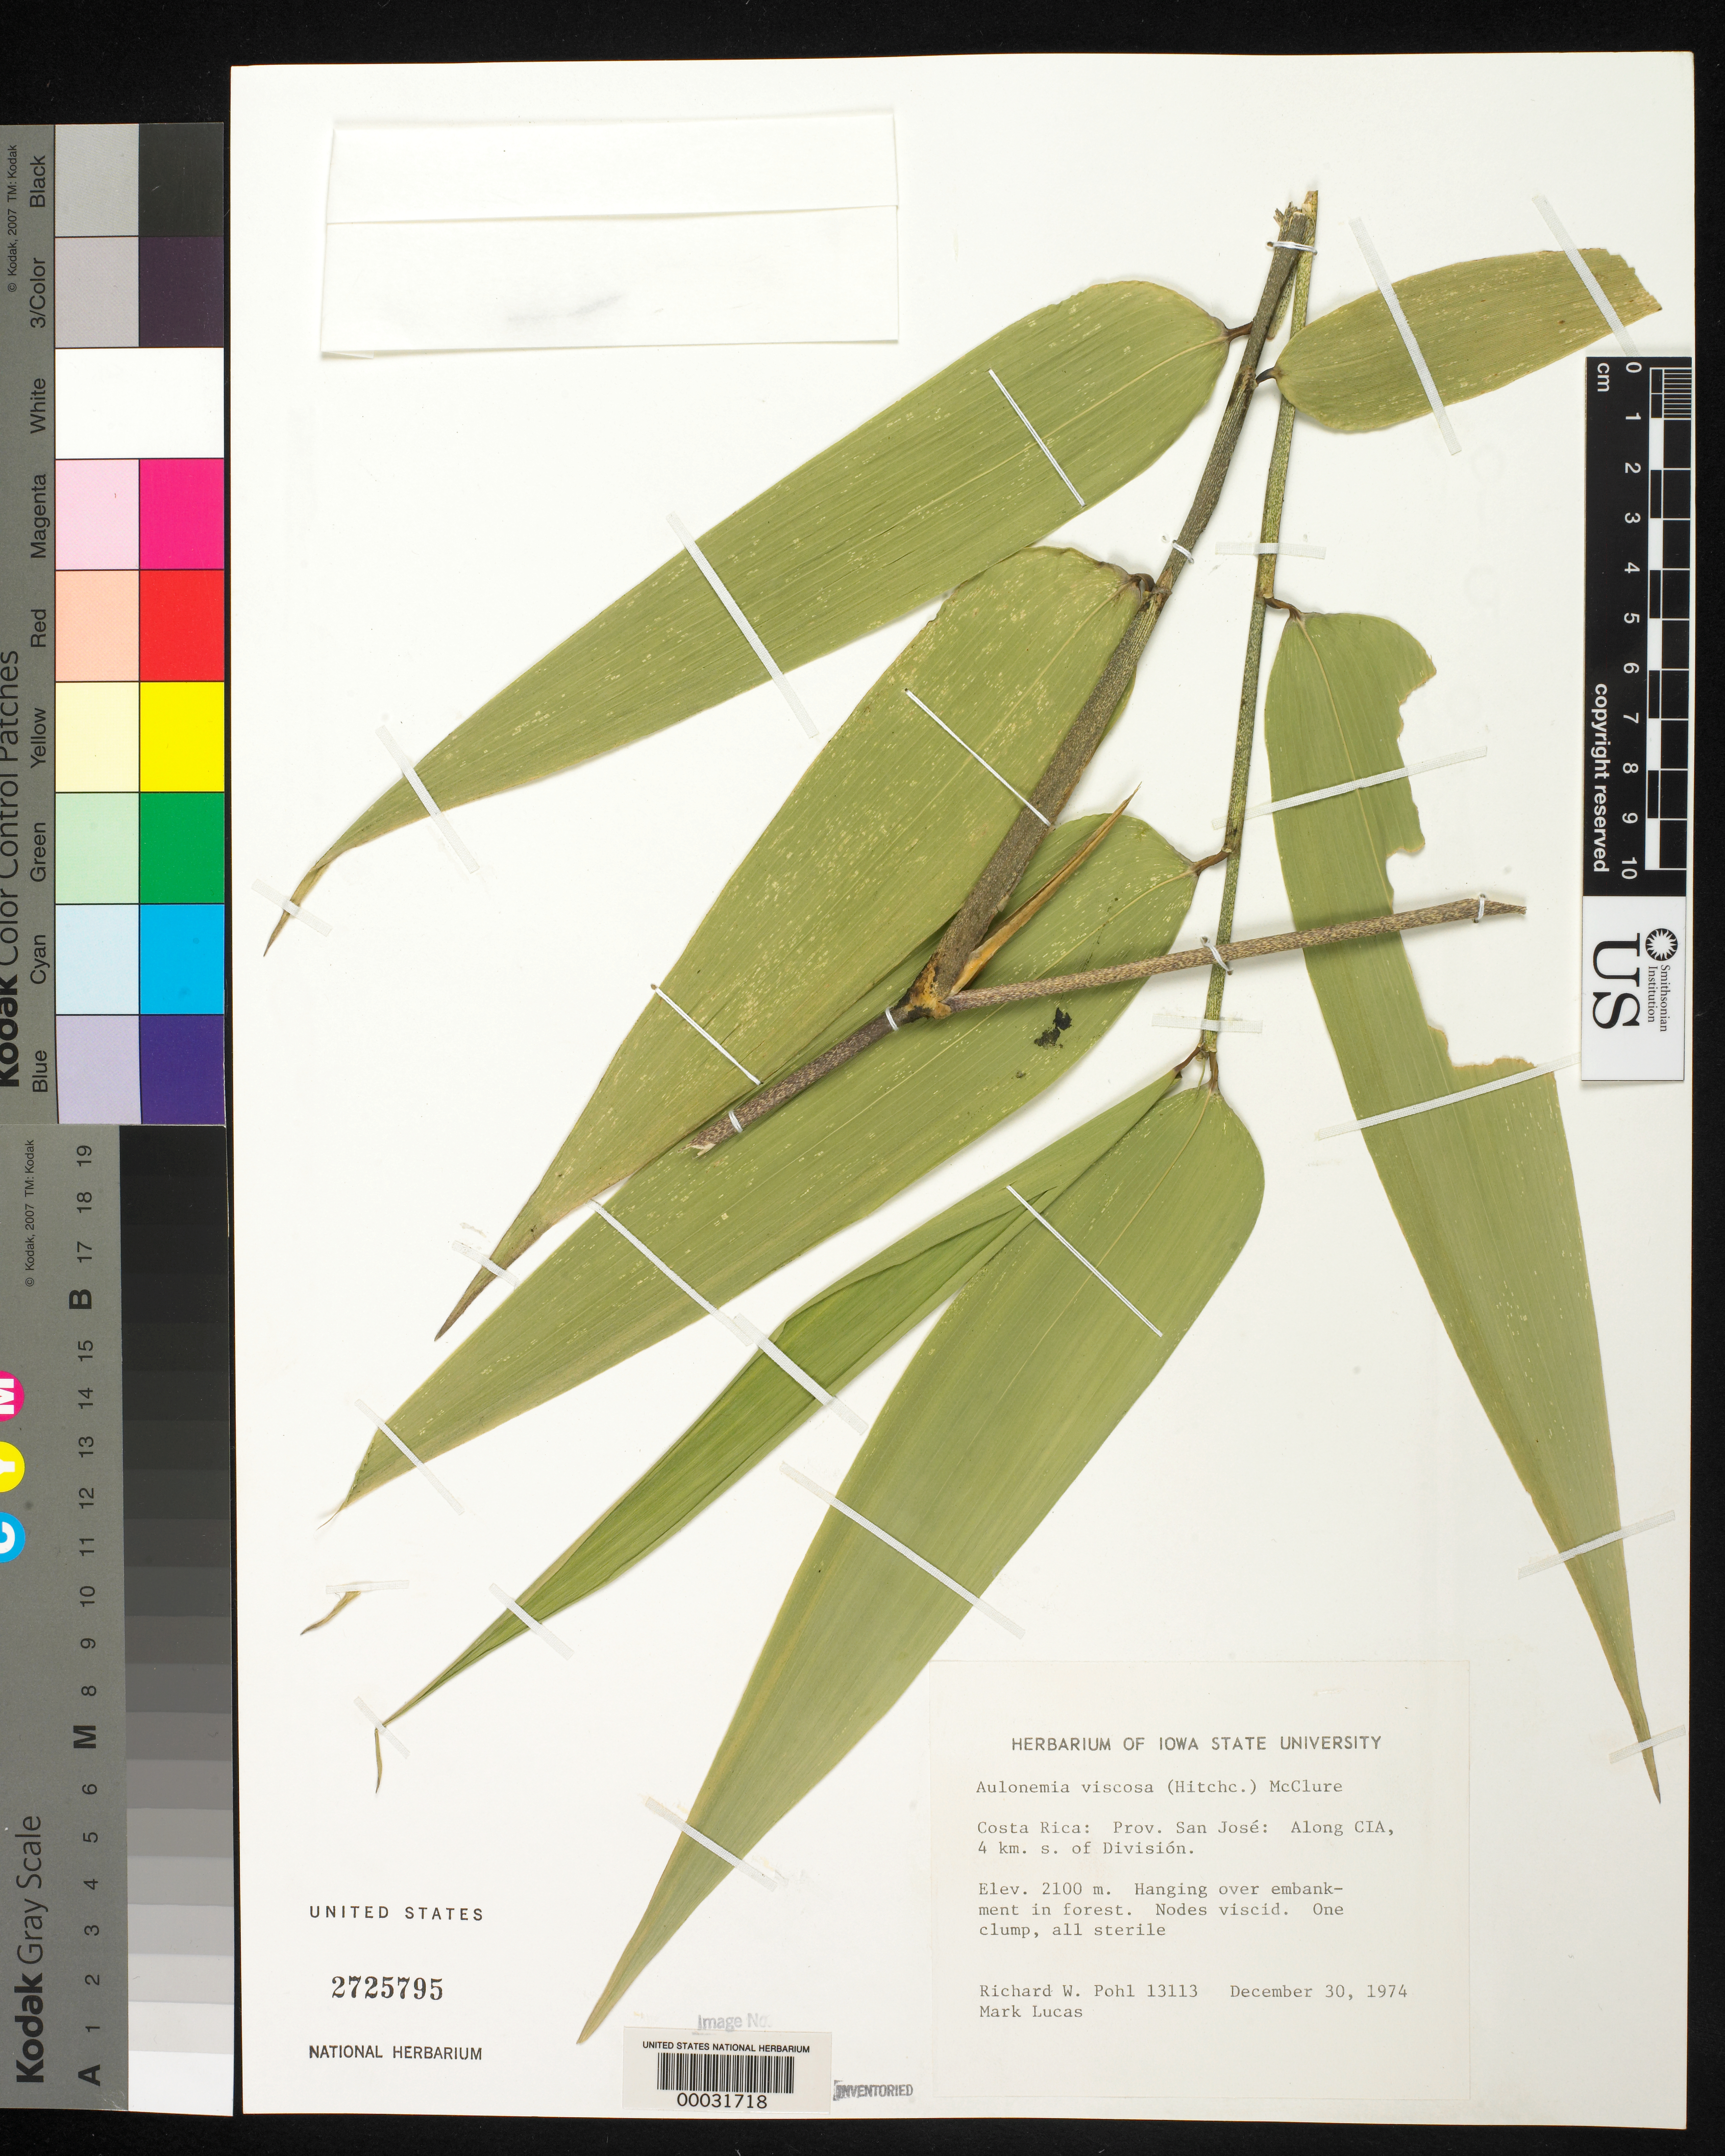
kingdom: Plantae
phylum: Tracheophyta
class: Liliopsida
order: Poales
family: Poaceae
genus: Aulonemia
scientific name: Aulonemia viscosa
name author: (Hitchc.) McClure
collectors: R. W. Pohl & M. Lucas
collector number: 13113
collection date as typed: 30 Dec 1974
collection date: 1974-12-30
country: Costa Rica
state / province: San José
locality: Cia, division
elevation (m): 2100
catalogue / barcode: US 2725795